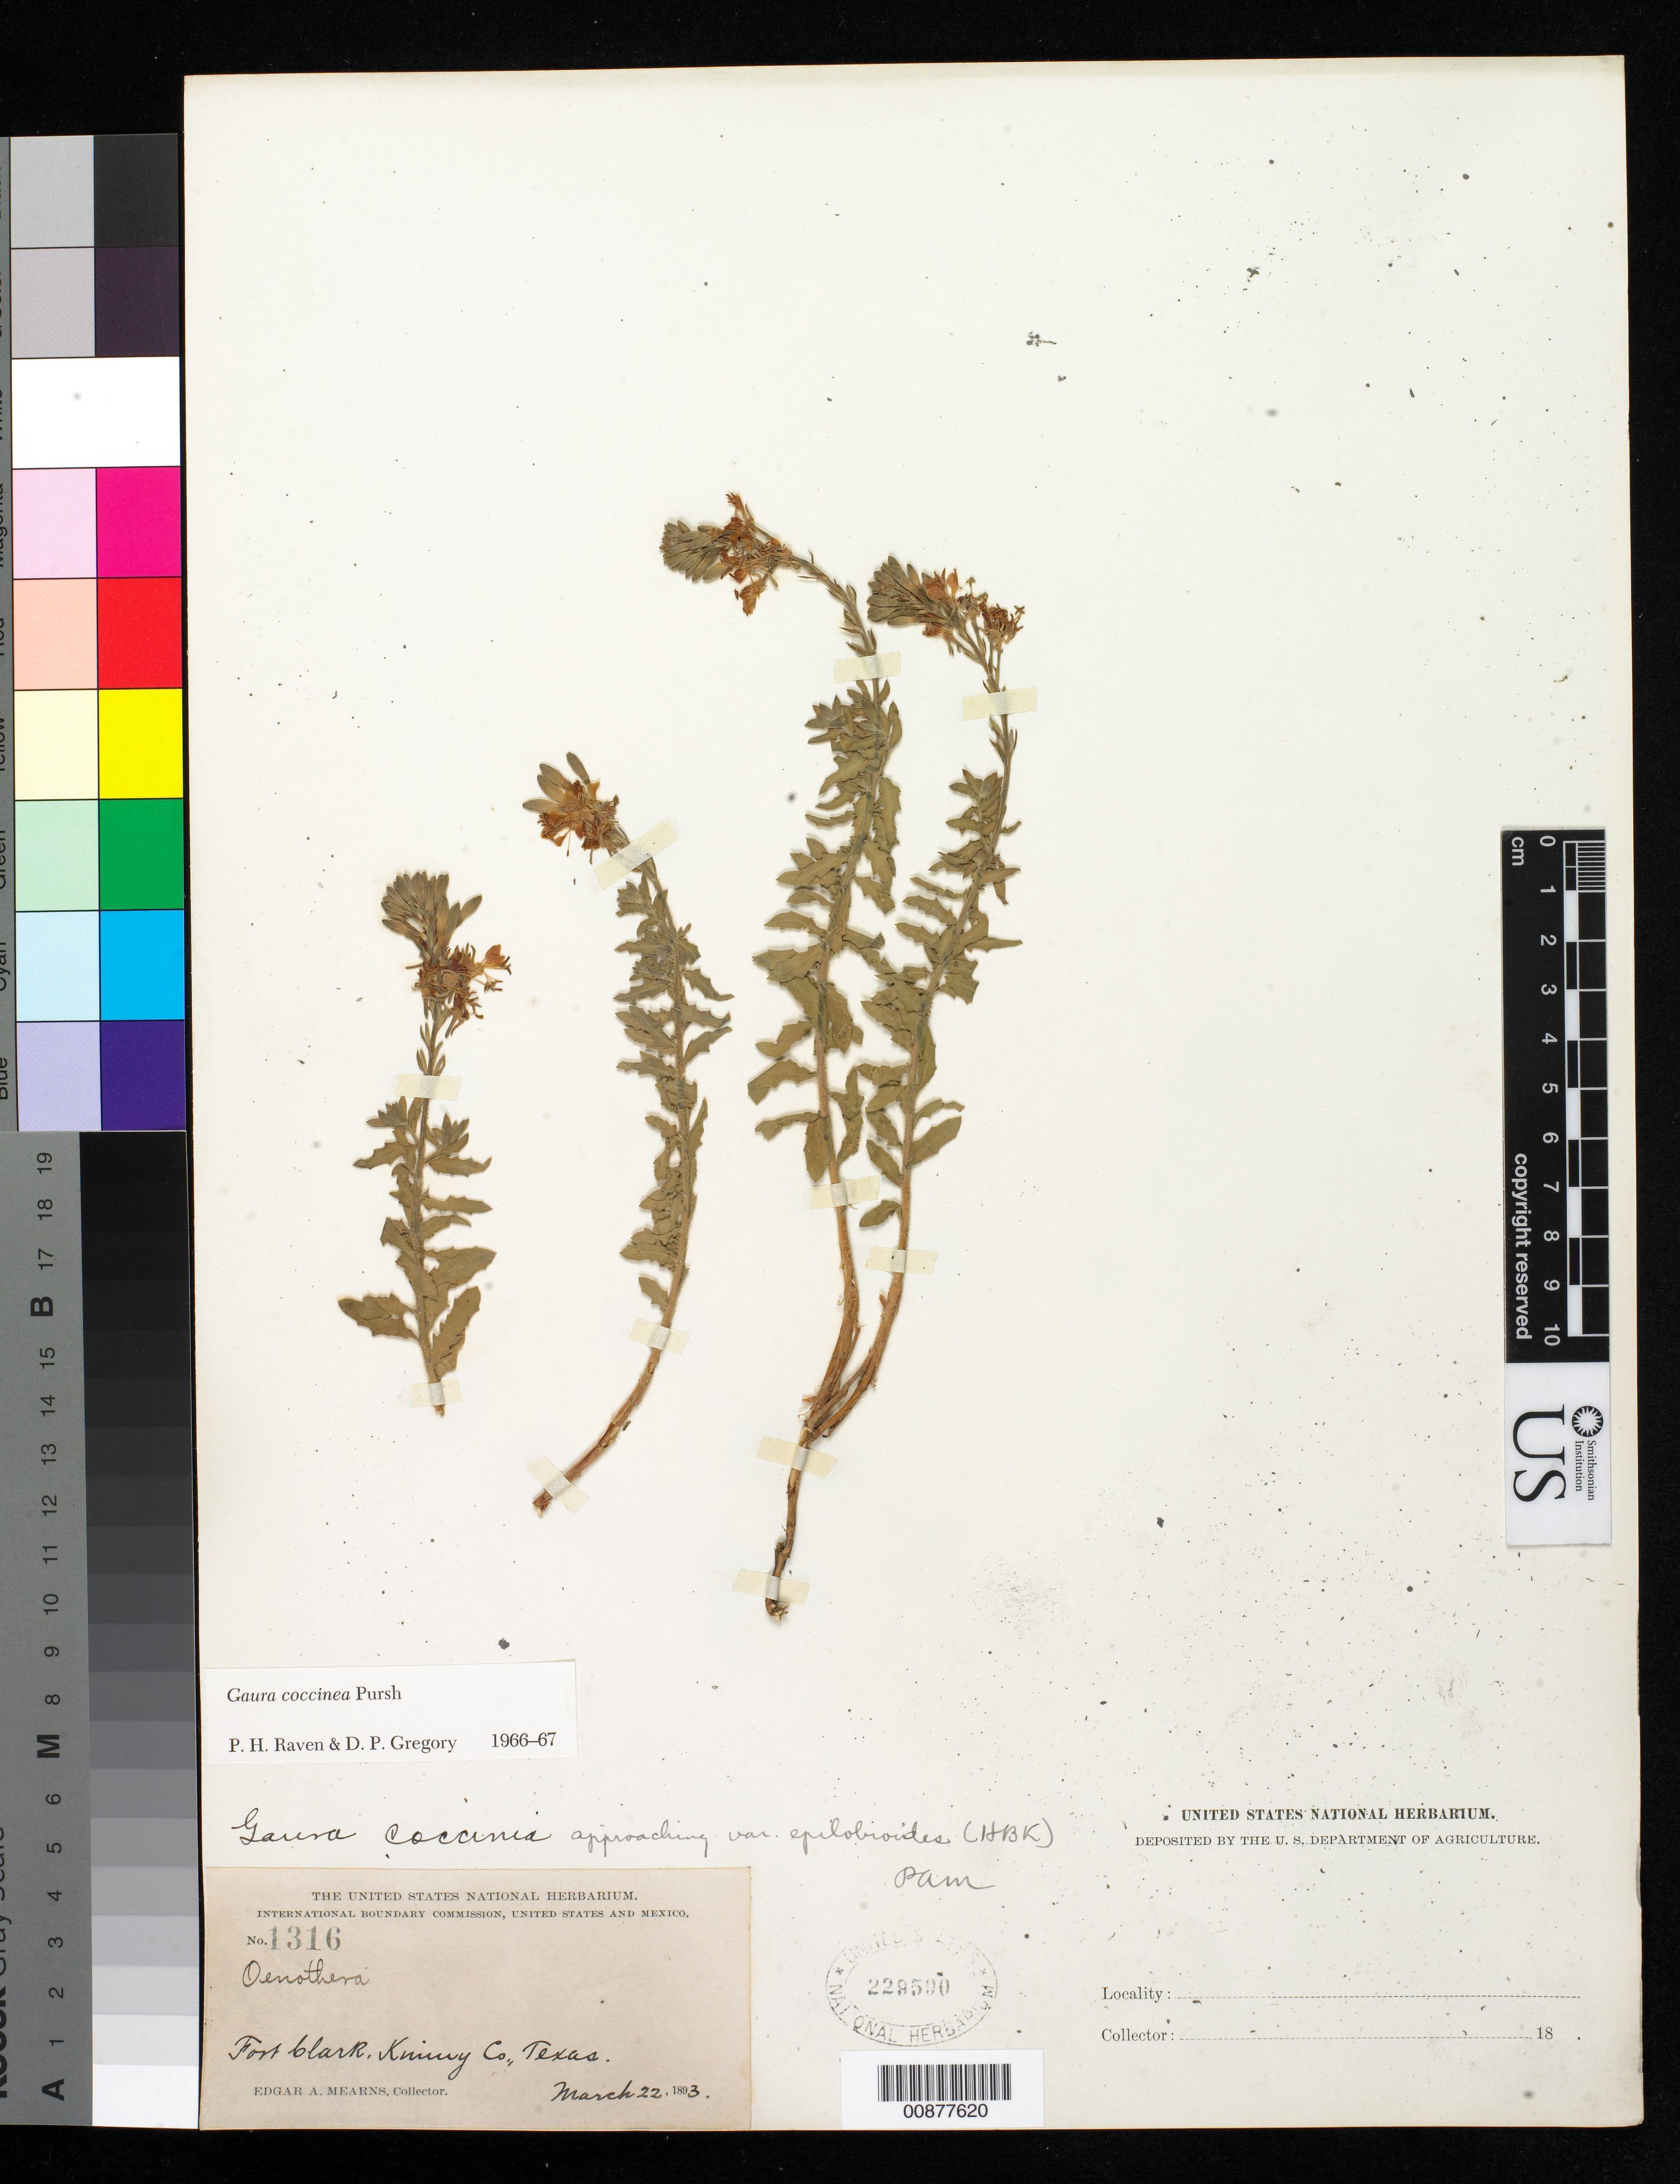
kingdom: Plantae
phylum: Tracheophyta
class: Magnoliopsida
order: Myrtales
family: Onagraceae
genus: Oenothera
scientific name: Oenothera suffrutescens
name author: (Ser.) W.L. Wagner & Hoch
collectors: E. A. Mearns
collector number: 1316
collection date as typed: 22 Mar 1893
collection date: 1893-03-22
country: United States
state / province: Texas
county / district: Kinney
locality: Fort Clark, Kinney County, Texas.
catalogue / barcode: US 229590